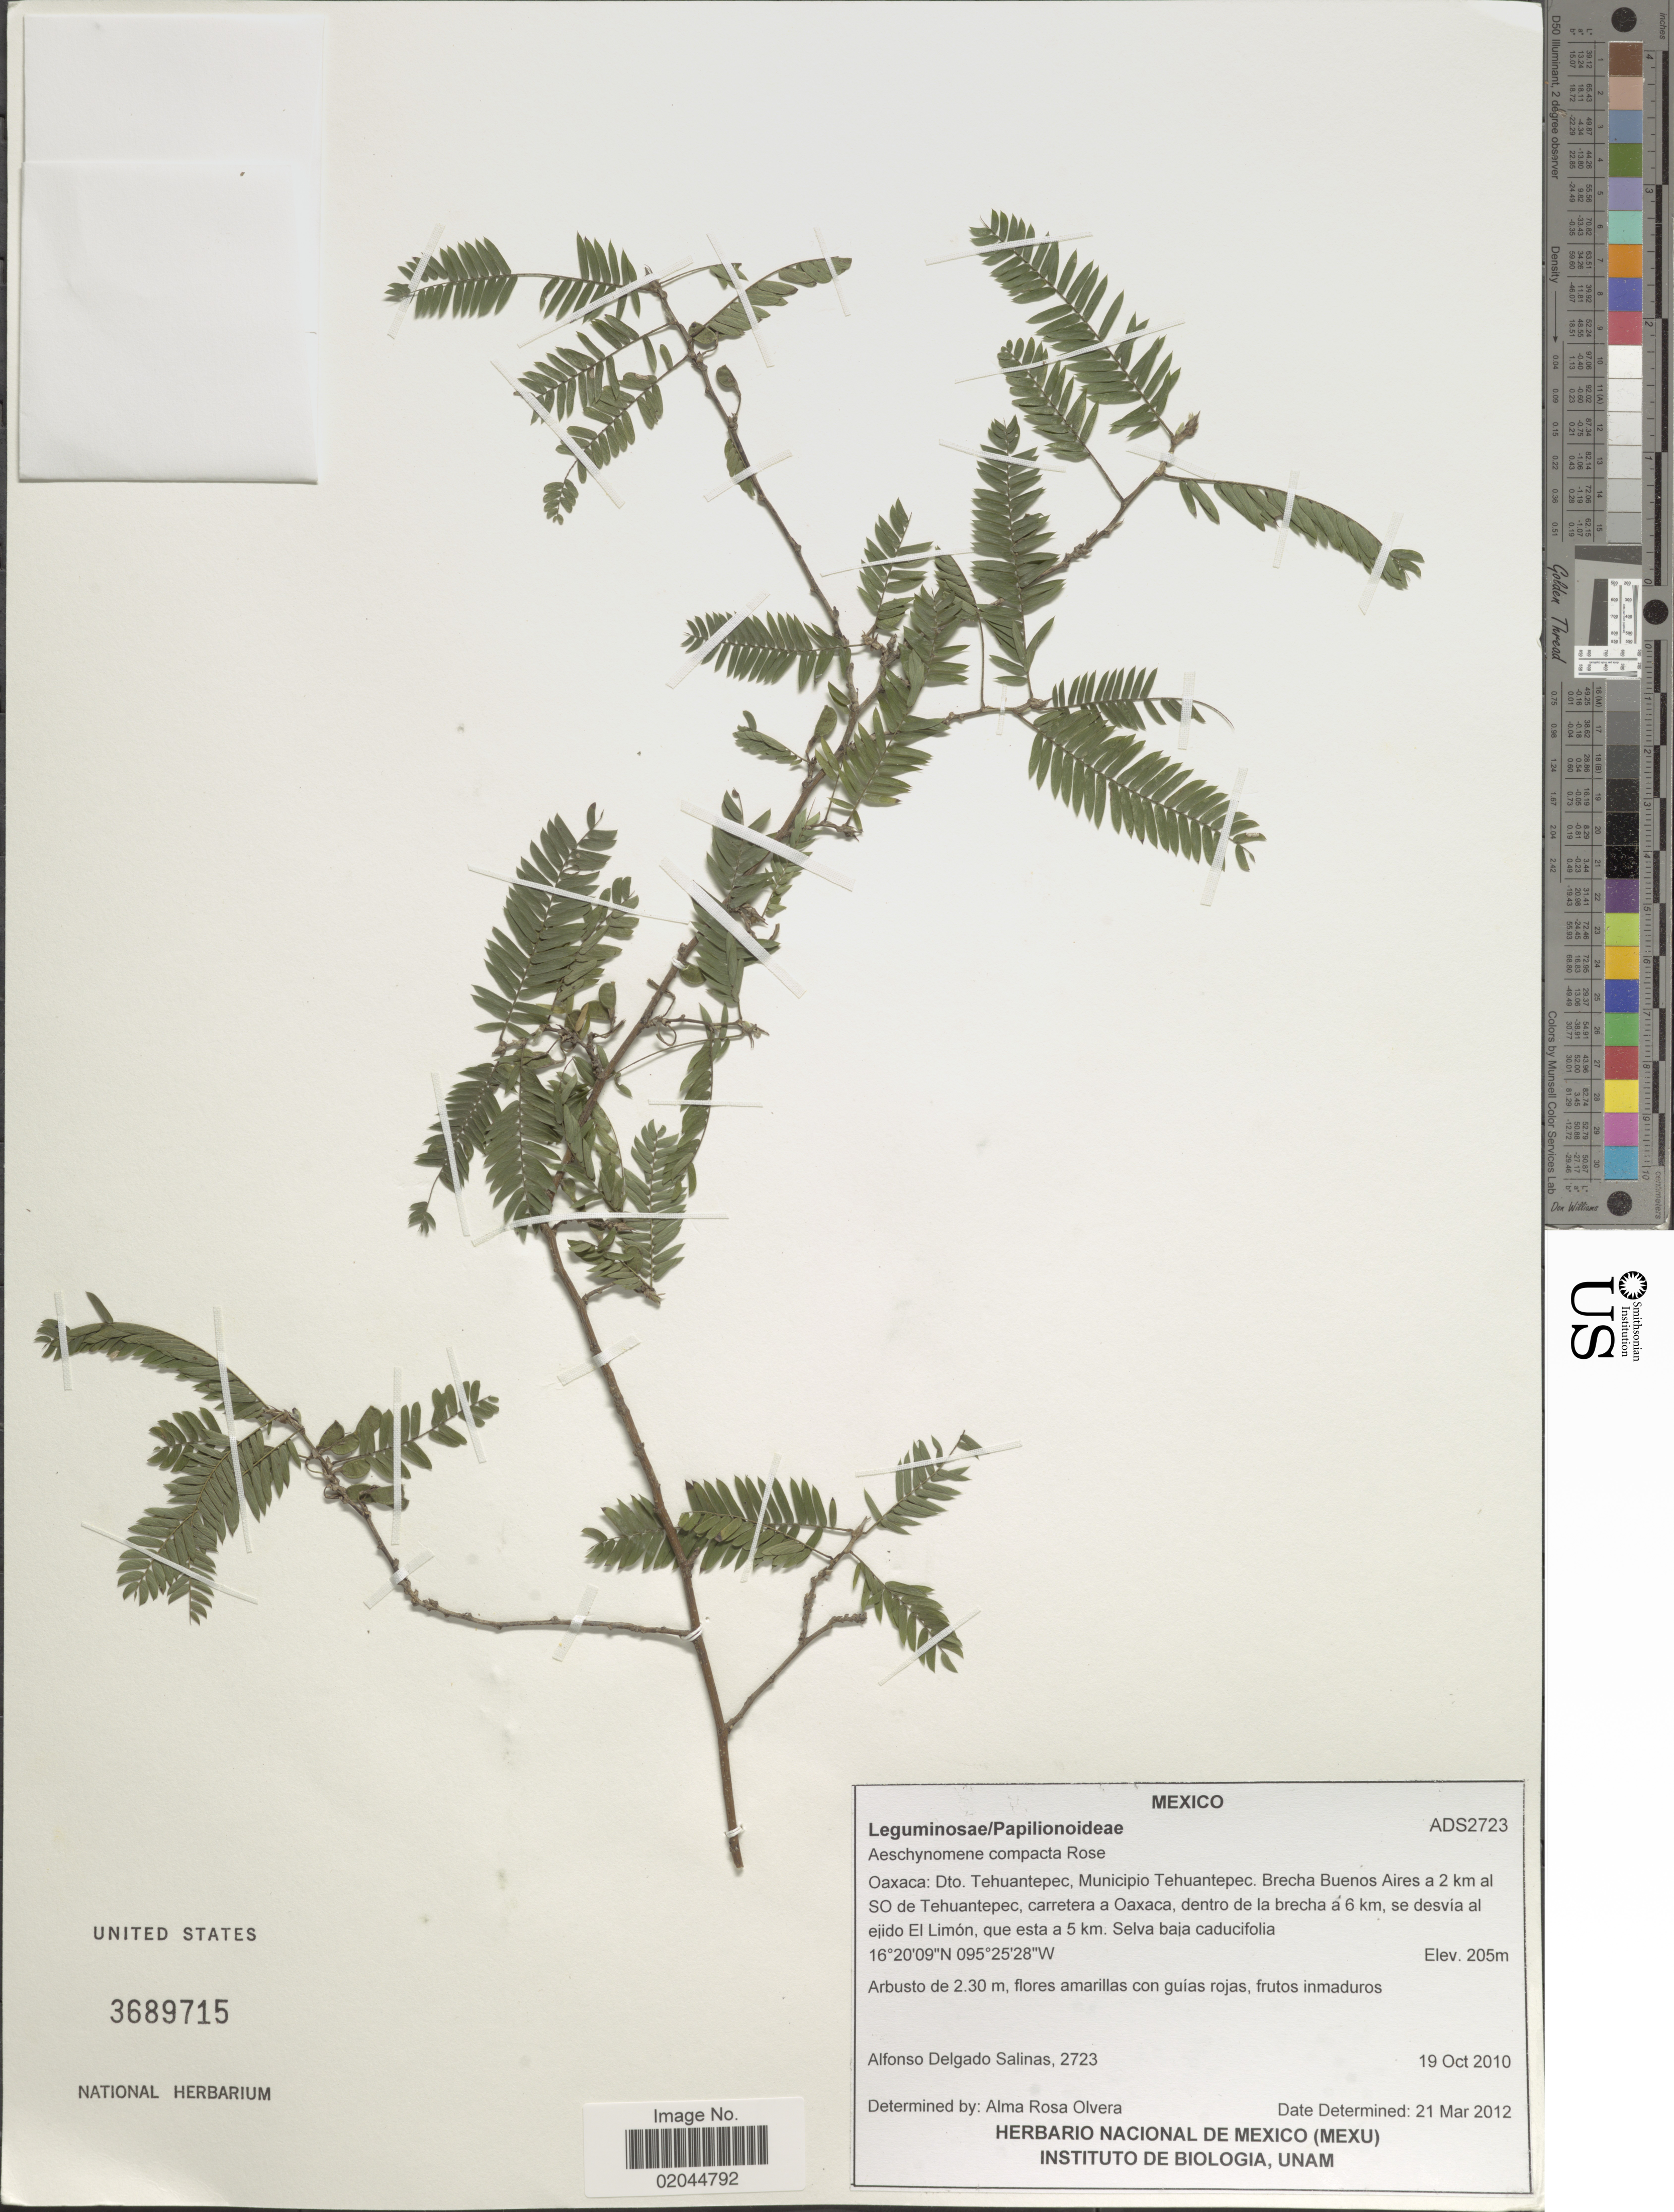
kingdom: Plantae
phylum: Tracheophyta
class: Magnoliopsida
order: Fabales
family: Fabaceae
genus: Aeschynomene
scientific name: Aeschynomene compacta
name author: Rose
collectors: A. Delgado S.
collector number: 2723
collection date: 2010-10-19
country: Mexico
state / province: Oaxaca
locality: Oaxaca: Dto. Tehuantepec, Municipio Tehuantepec, Brecha Buenos Aires a 2 km al SO de Tehuantepec, carretera a Oaxaca, dentro de la brecha a 6 km, se desvia al ejido El Limon, que esta a 5 km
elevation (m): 205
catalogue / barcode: US 3689715